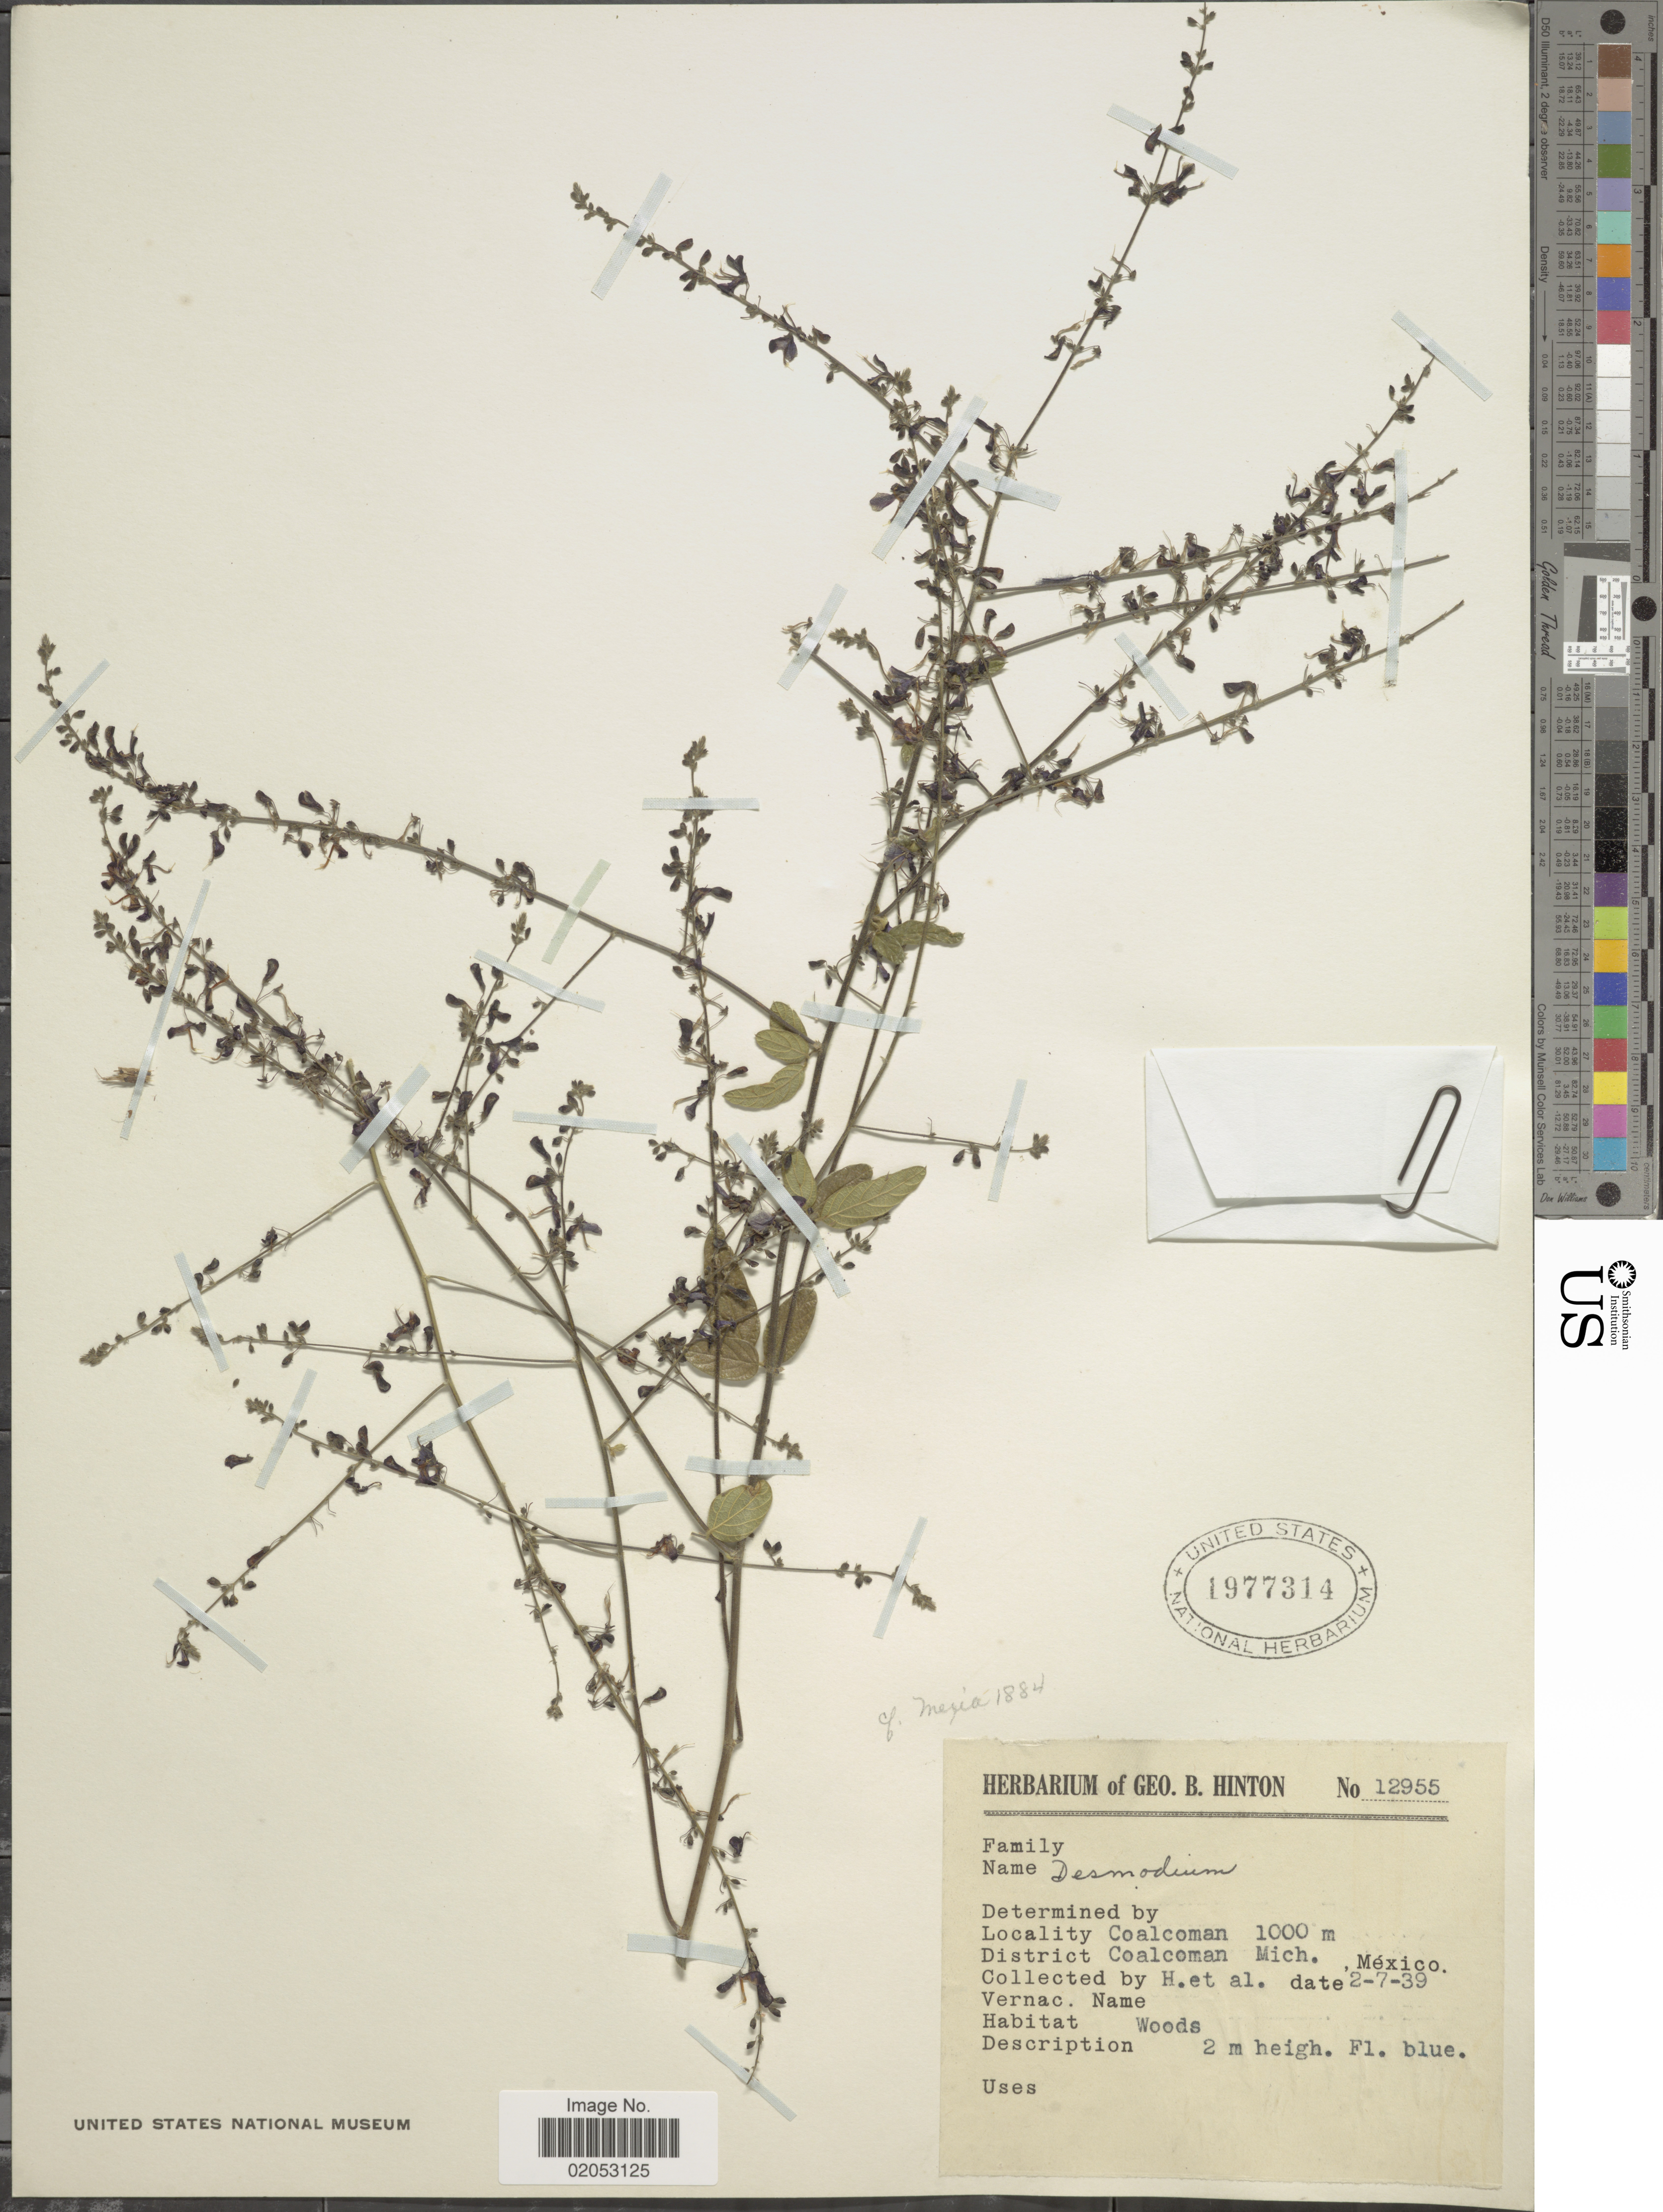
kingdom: Plantae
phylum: Tracheophyta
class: Magnoliopsida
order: Fabales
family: Fabaceae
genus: Desmodium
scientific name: Desmodium sp.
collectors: G. B. Hinton & et al.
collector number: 12955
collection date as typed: Transcribed d/m/y: 7/2/39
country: Mexico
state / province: Michoacán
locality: Coalcoman. District Coalcoman, Mich., México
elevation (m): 1000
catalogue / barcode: US 1977314